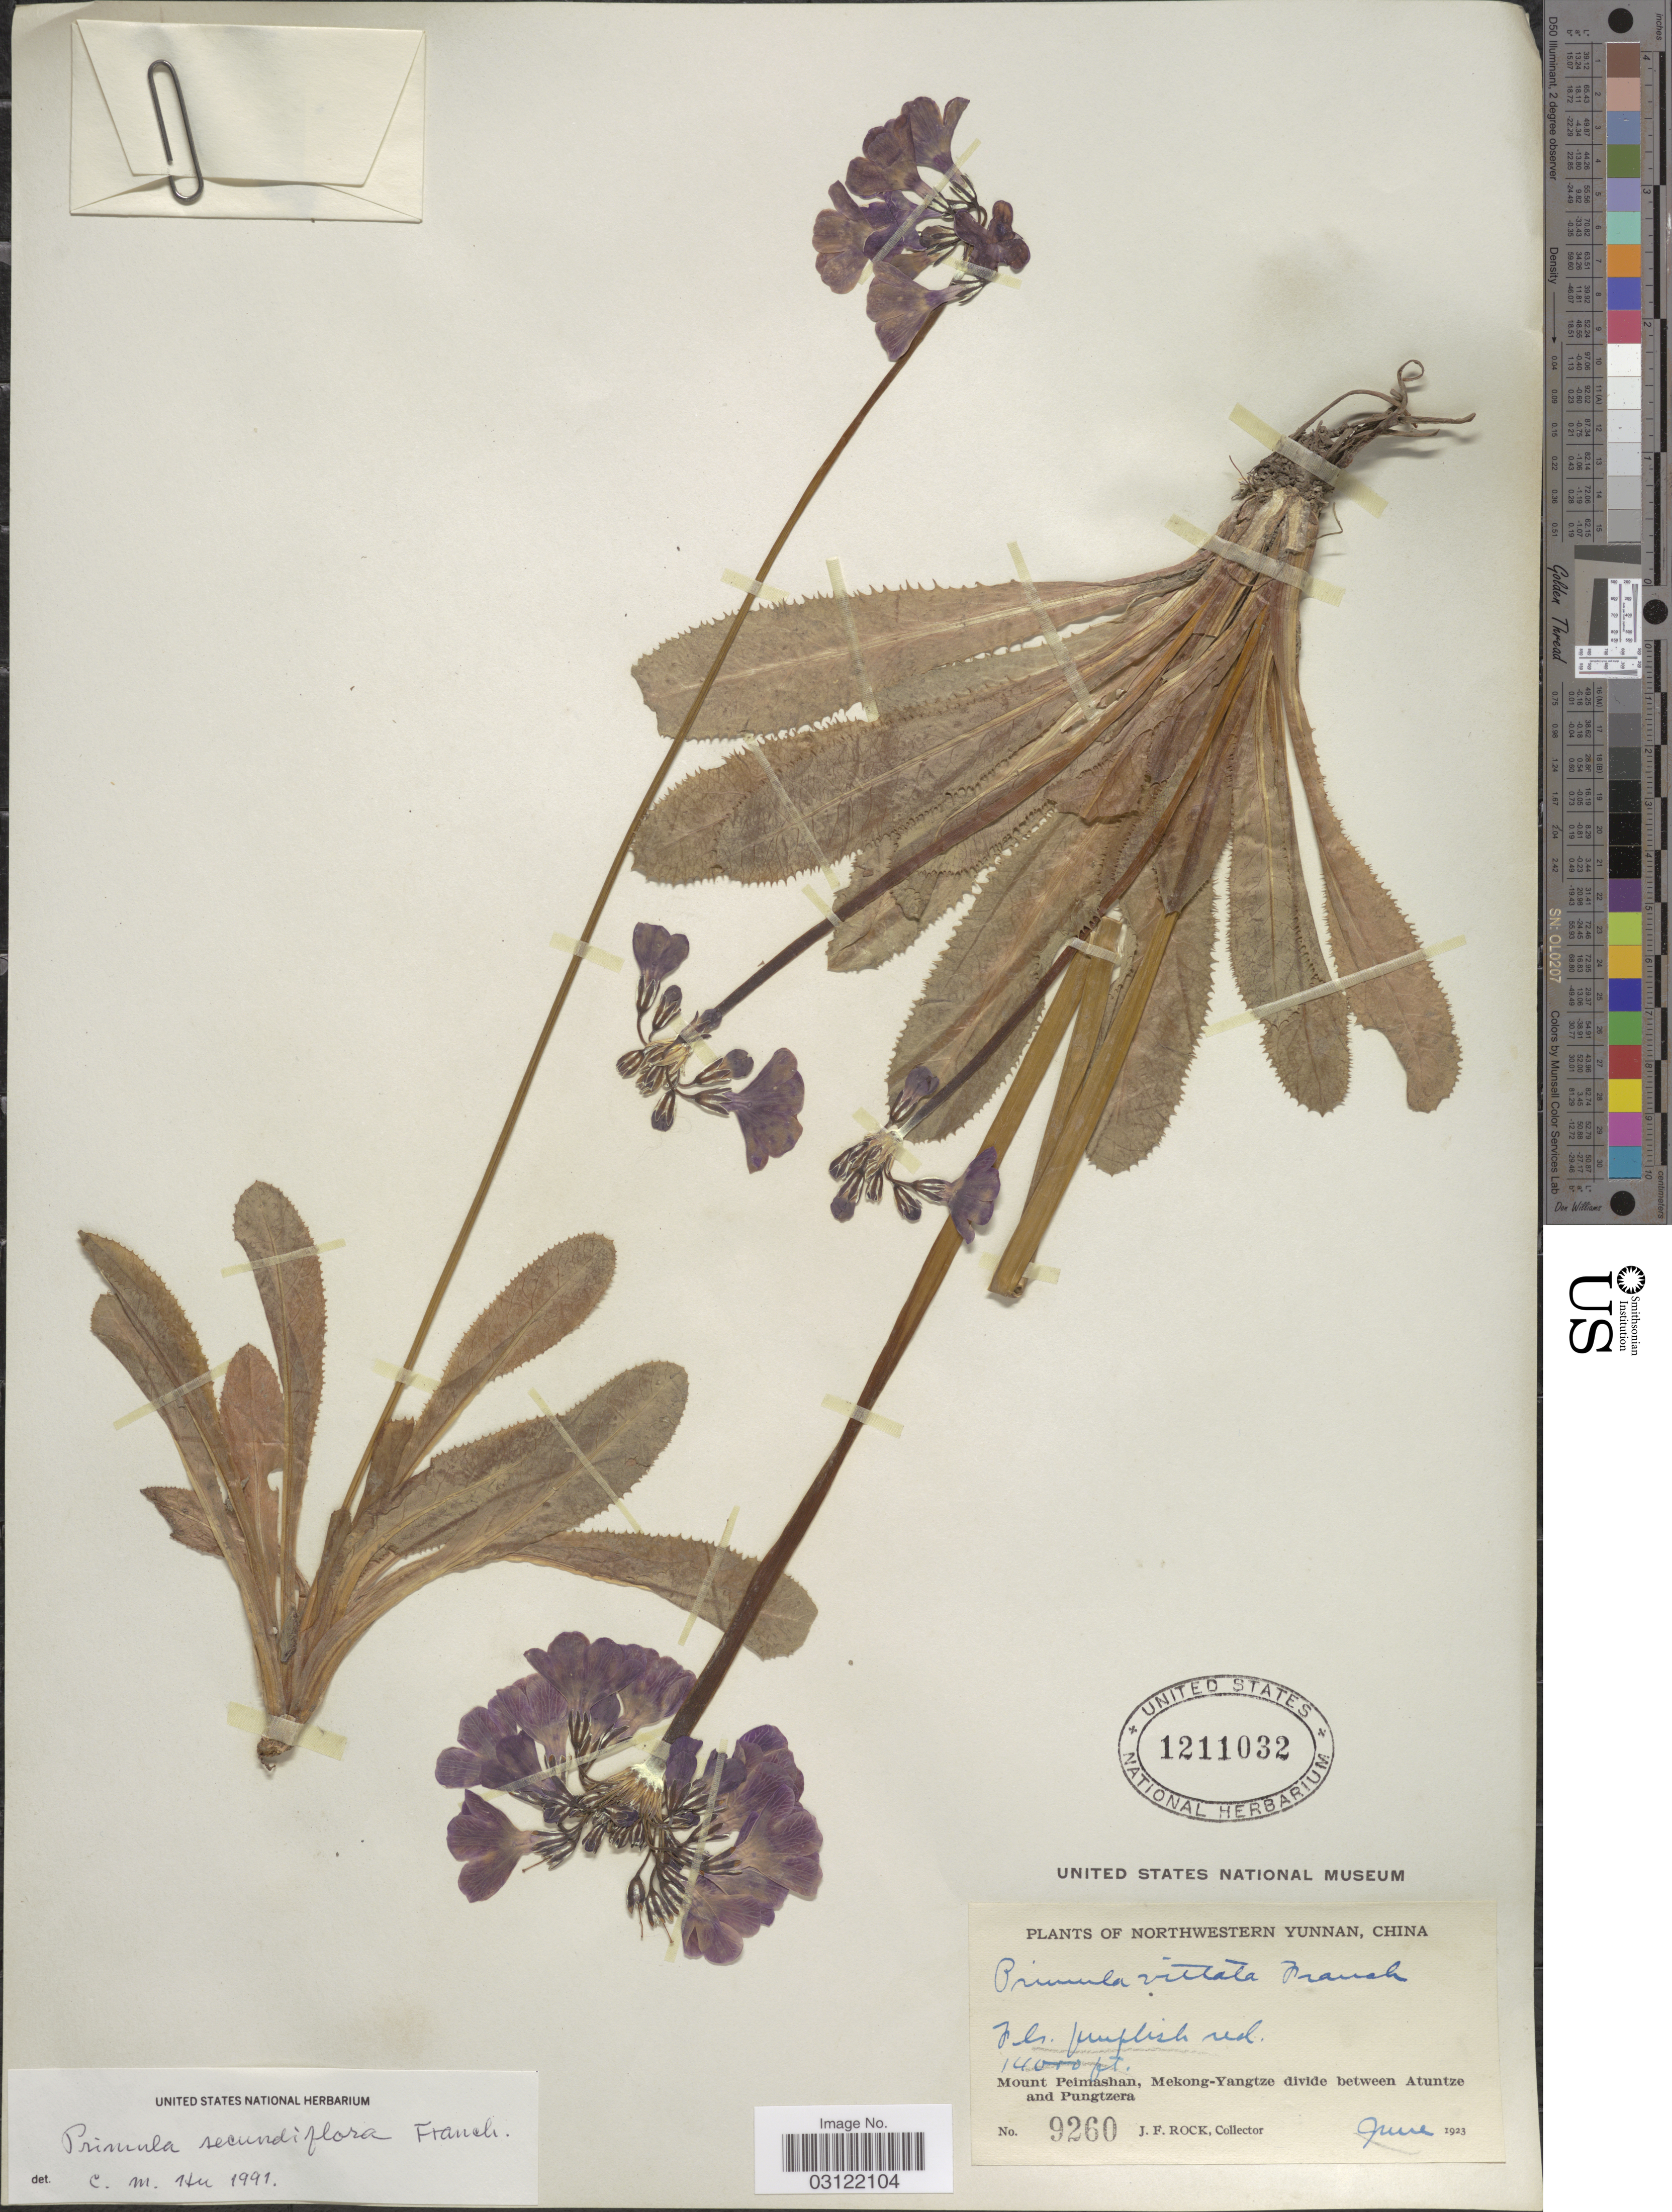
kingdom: Plantae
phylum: Tracheophyta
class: Magnoliopsida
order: Ericales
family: Primulaceae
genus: Primula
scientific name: Primula secundiflora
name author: Franch.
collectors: J. Rock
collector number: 9260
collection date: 1923-06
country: China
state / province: Yunnan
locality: Northwestern Yunnan, Mount Peimashan, Mekong-Yangtze divide between Atuntze and Pungtzera.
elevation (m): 4267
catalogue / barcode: US 1211032